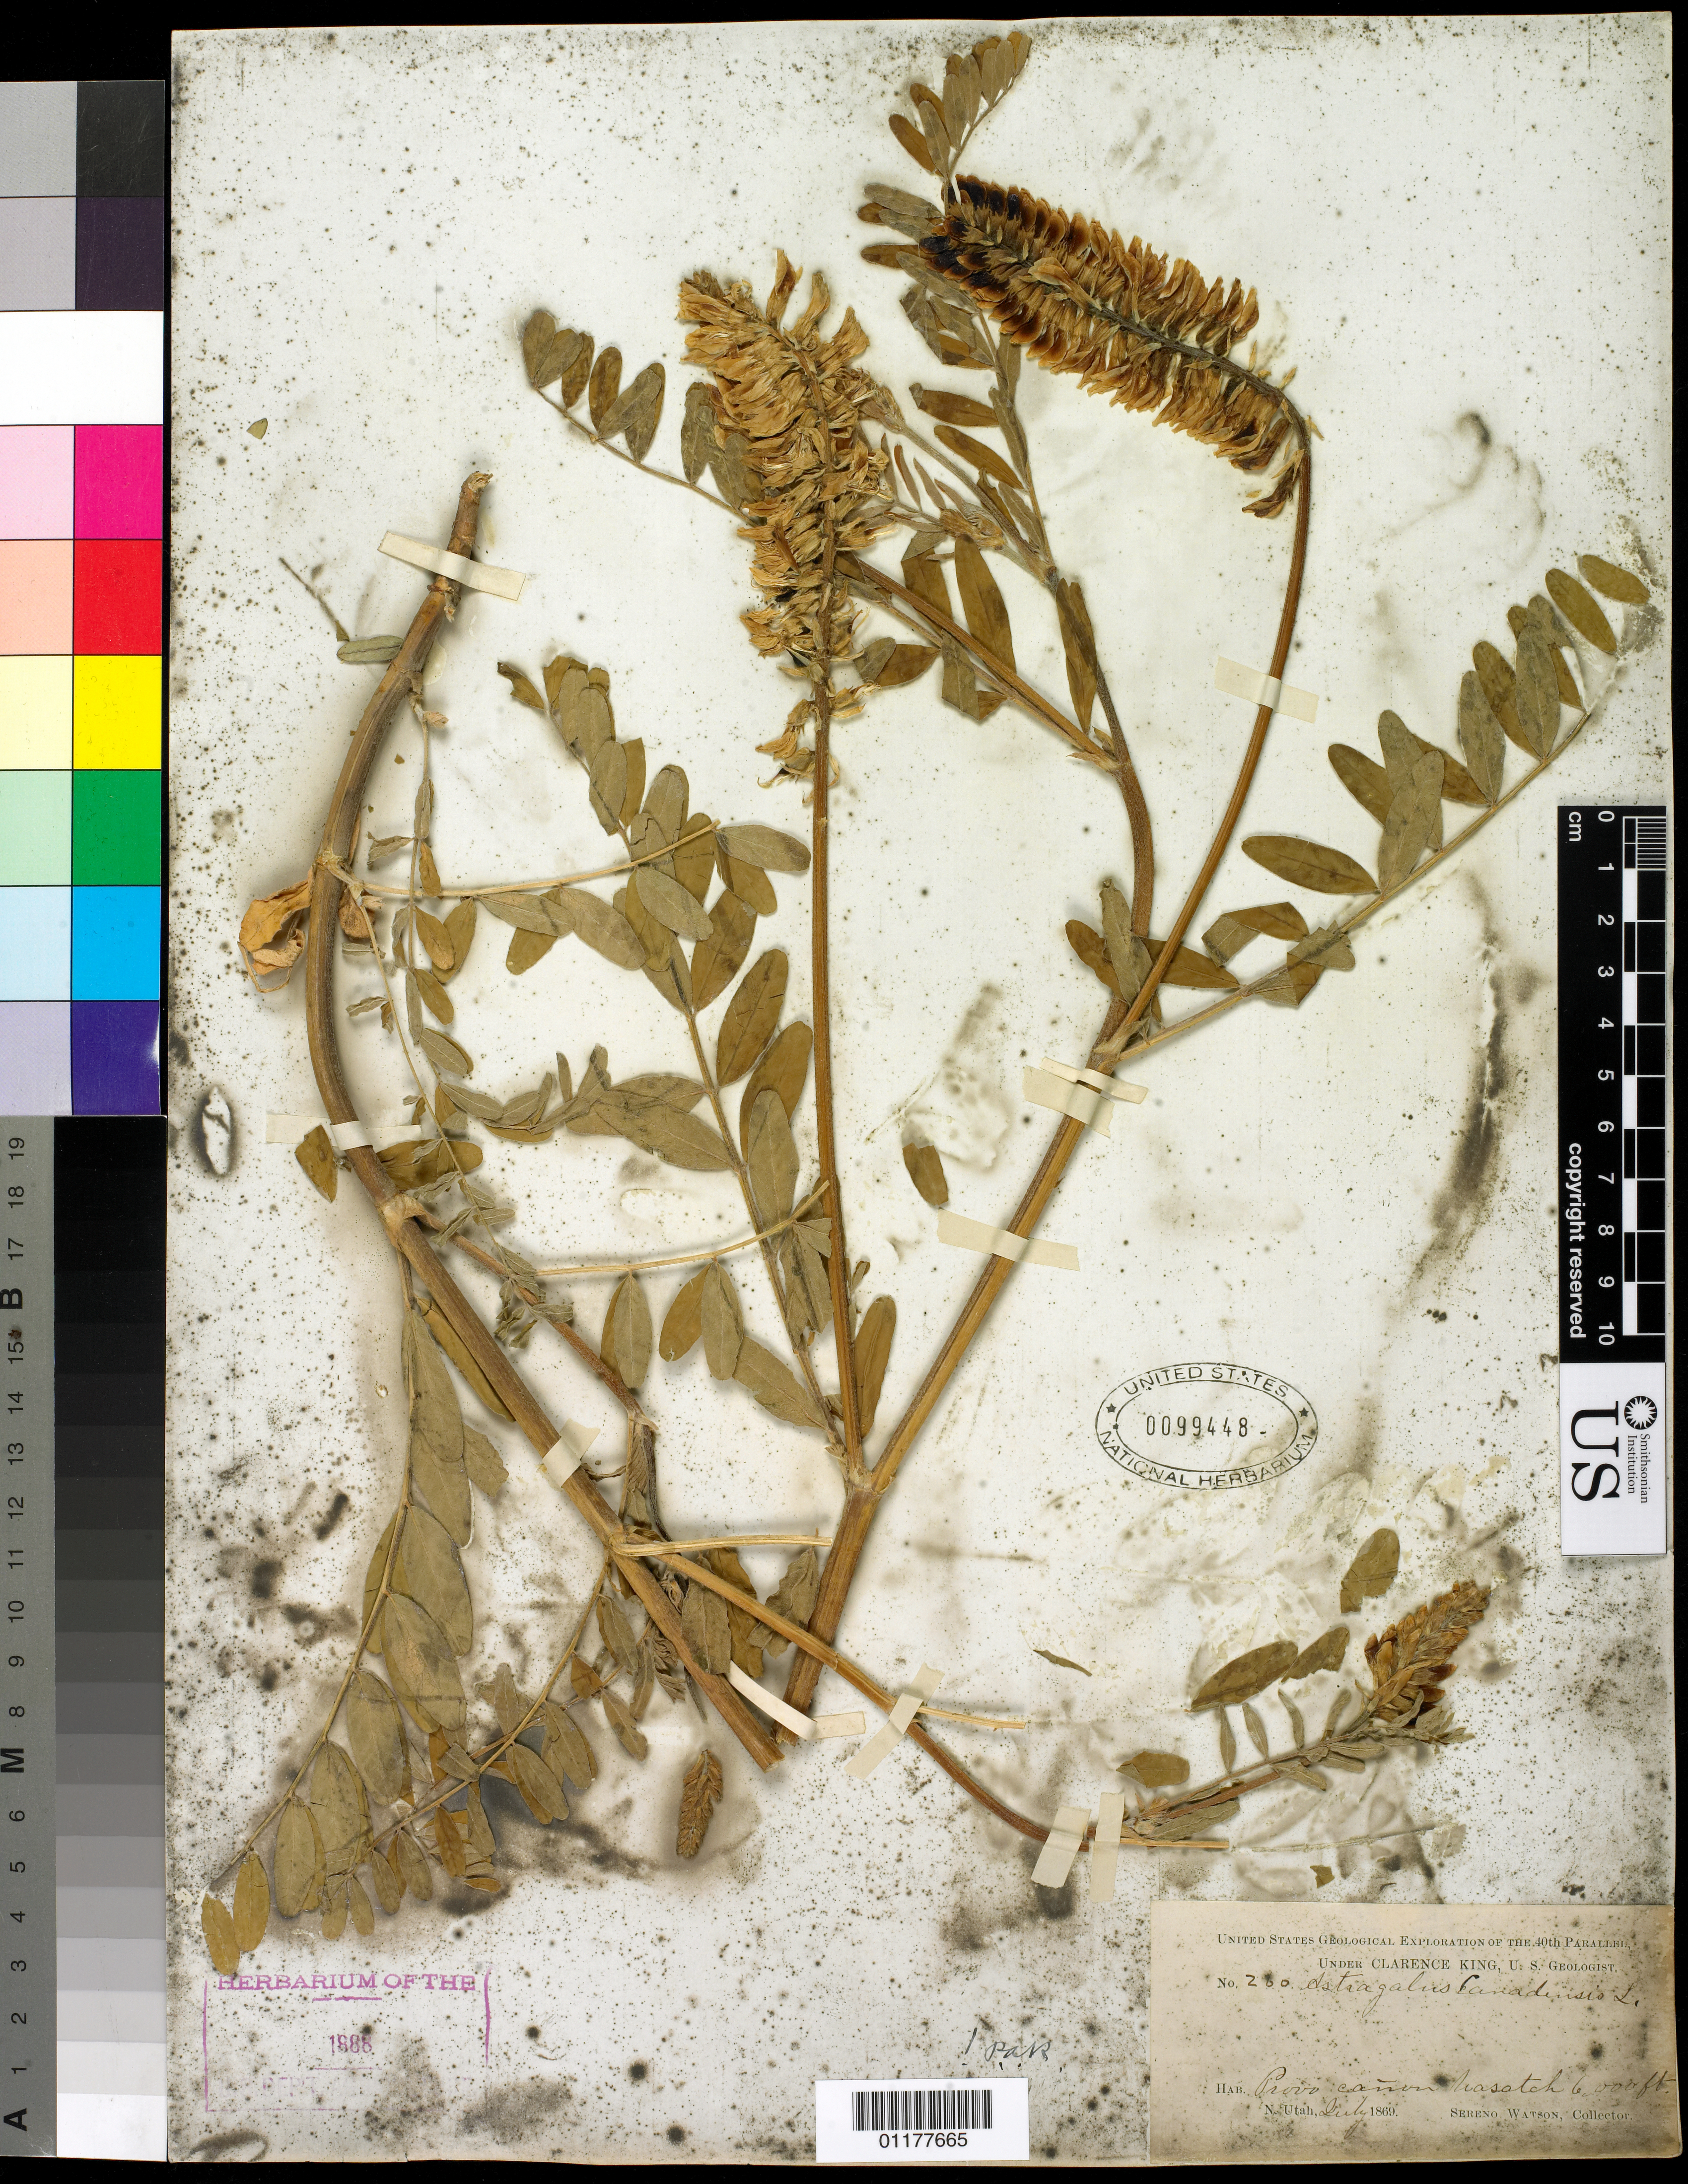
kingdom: Plantae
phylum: Tracheophyta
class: Magnoliopsida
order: Fabales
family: Fabaceae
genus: Astragalus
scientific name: Astragalus canadensis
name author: L.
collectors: S. Watson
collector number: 260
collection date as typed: Jul 1869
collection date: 1869-07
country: United States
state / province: Utah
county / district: Wasatch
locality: Provo Canyon.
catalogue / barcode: US 99448